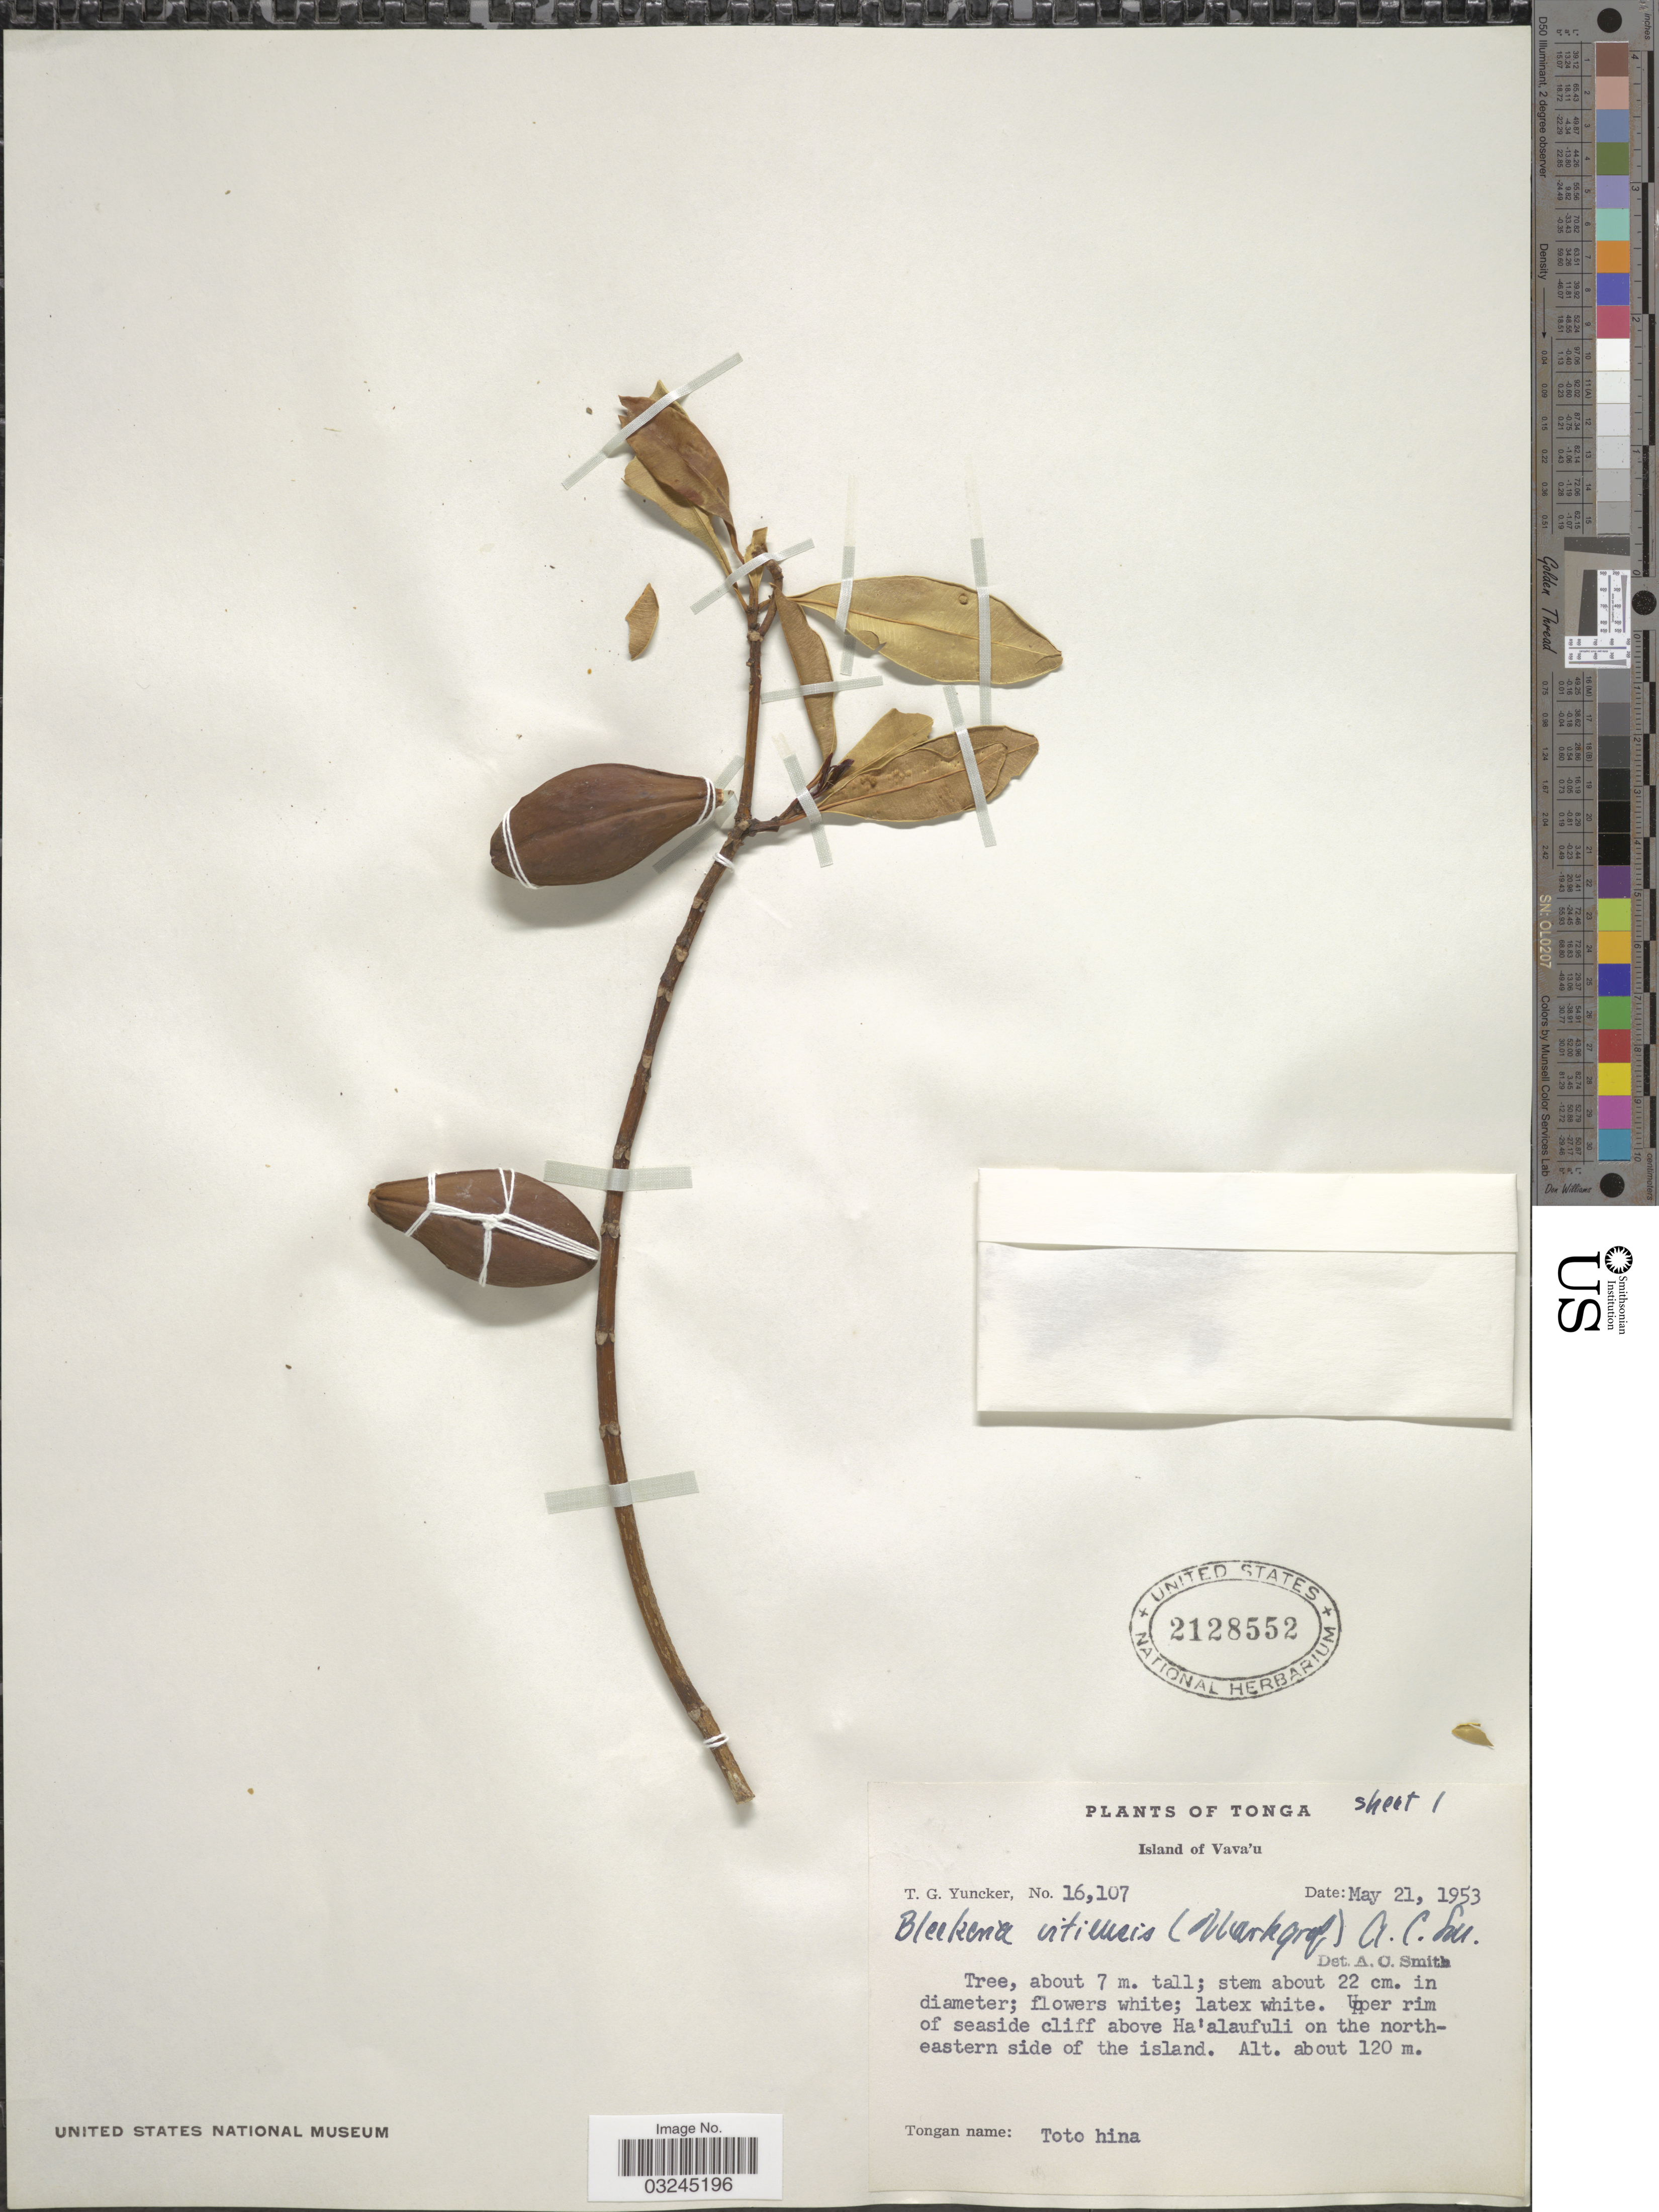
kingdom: Plantae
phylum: Tracheophyta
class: Magnoliopsida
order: Gentianales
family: Apocynaceae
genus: Ochrosia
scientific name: Ochrosia vitiensis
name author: (Markgr.) Pichon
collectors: T. G. Yuncker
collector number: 16107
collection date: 1953-05-21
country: Tonga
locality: Island of Vava'u. Upper rim of seaside cliff above Ha'alaufuli on the northeastern side of the island.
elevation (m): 120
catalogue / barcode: US 2128552